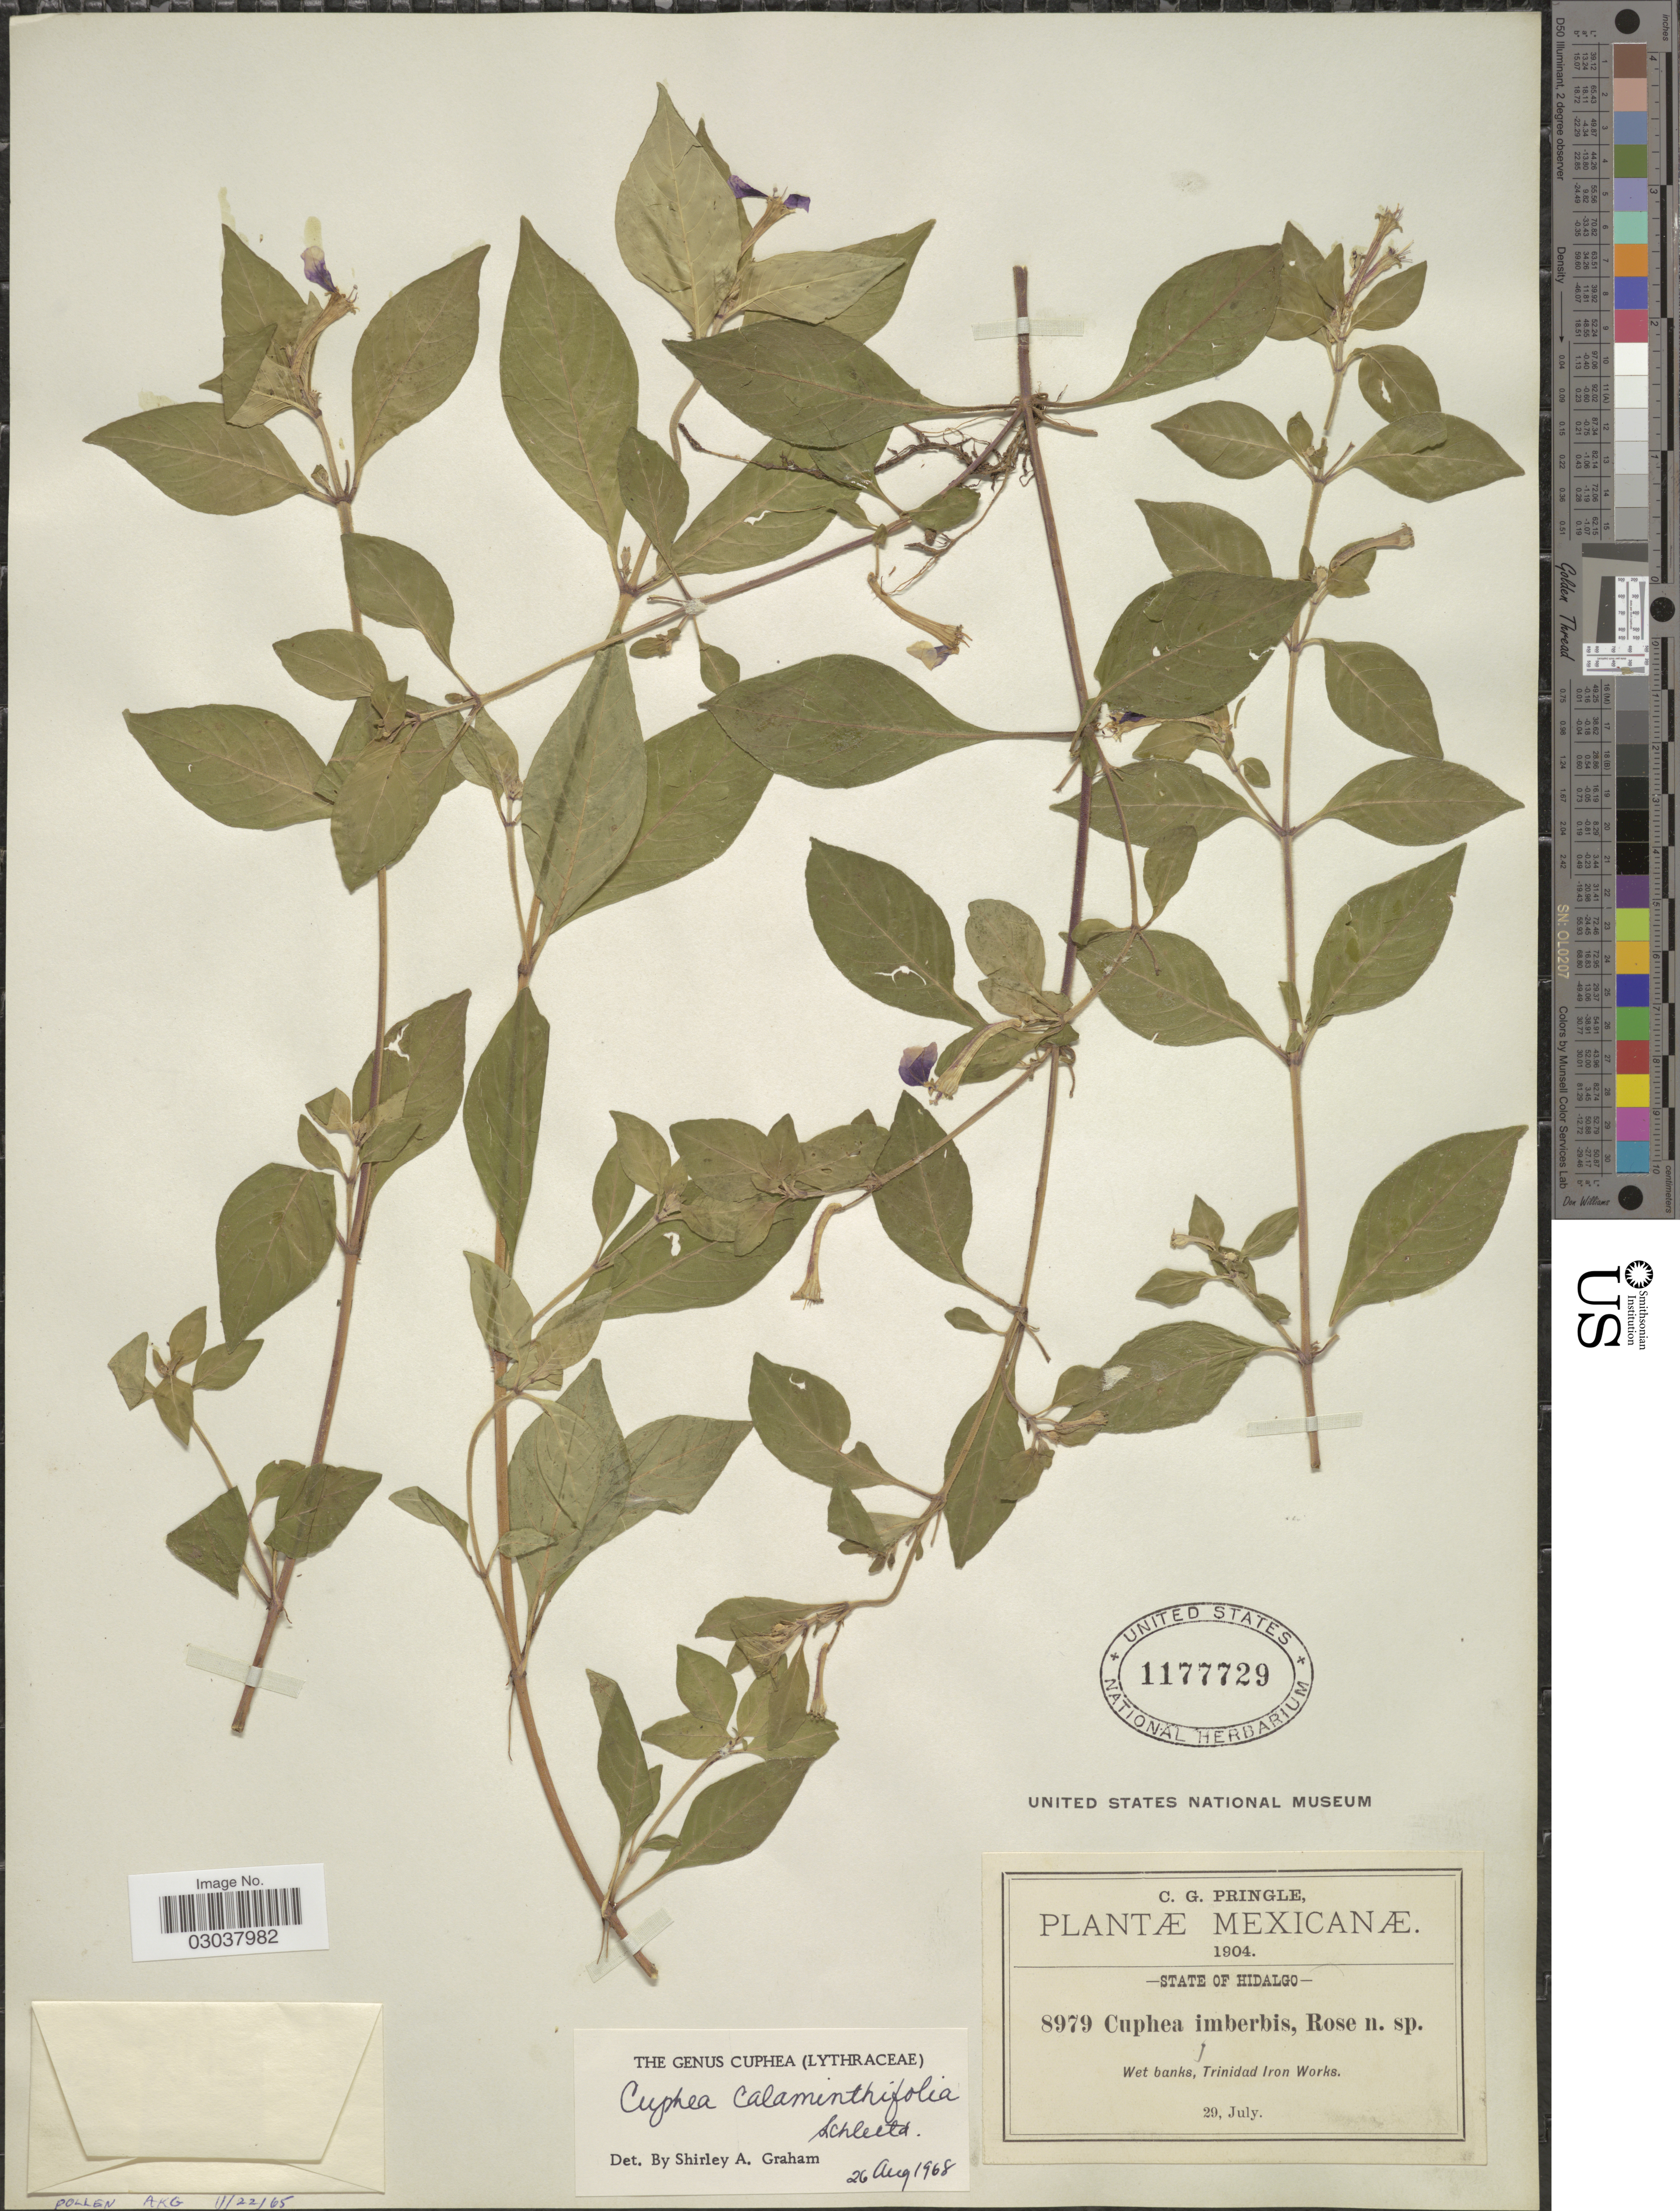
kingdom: Plantae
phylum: Tracheophyta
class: Magnoliopsida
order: Myrtales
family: Lythraceae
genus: Cuphea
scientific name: Cuphea calaminthifolia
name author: Schltdl.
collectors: C. G. Pringle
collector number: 8979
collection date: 1904-07-29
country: Mexico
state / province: Hidalgo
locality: Trinidad Iron Works.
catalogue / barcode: US 1177729